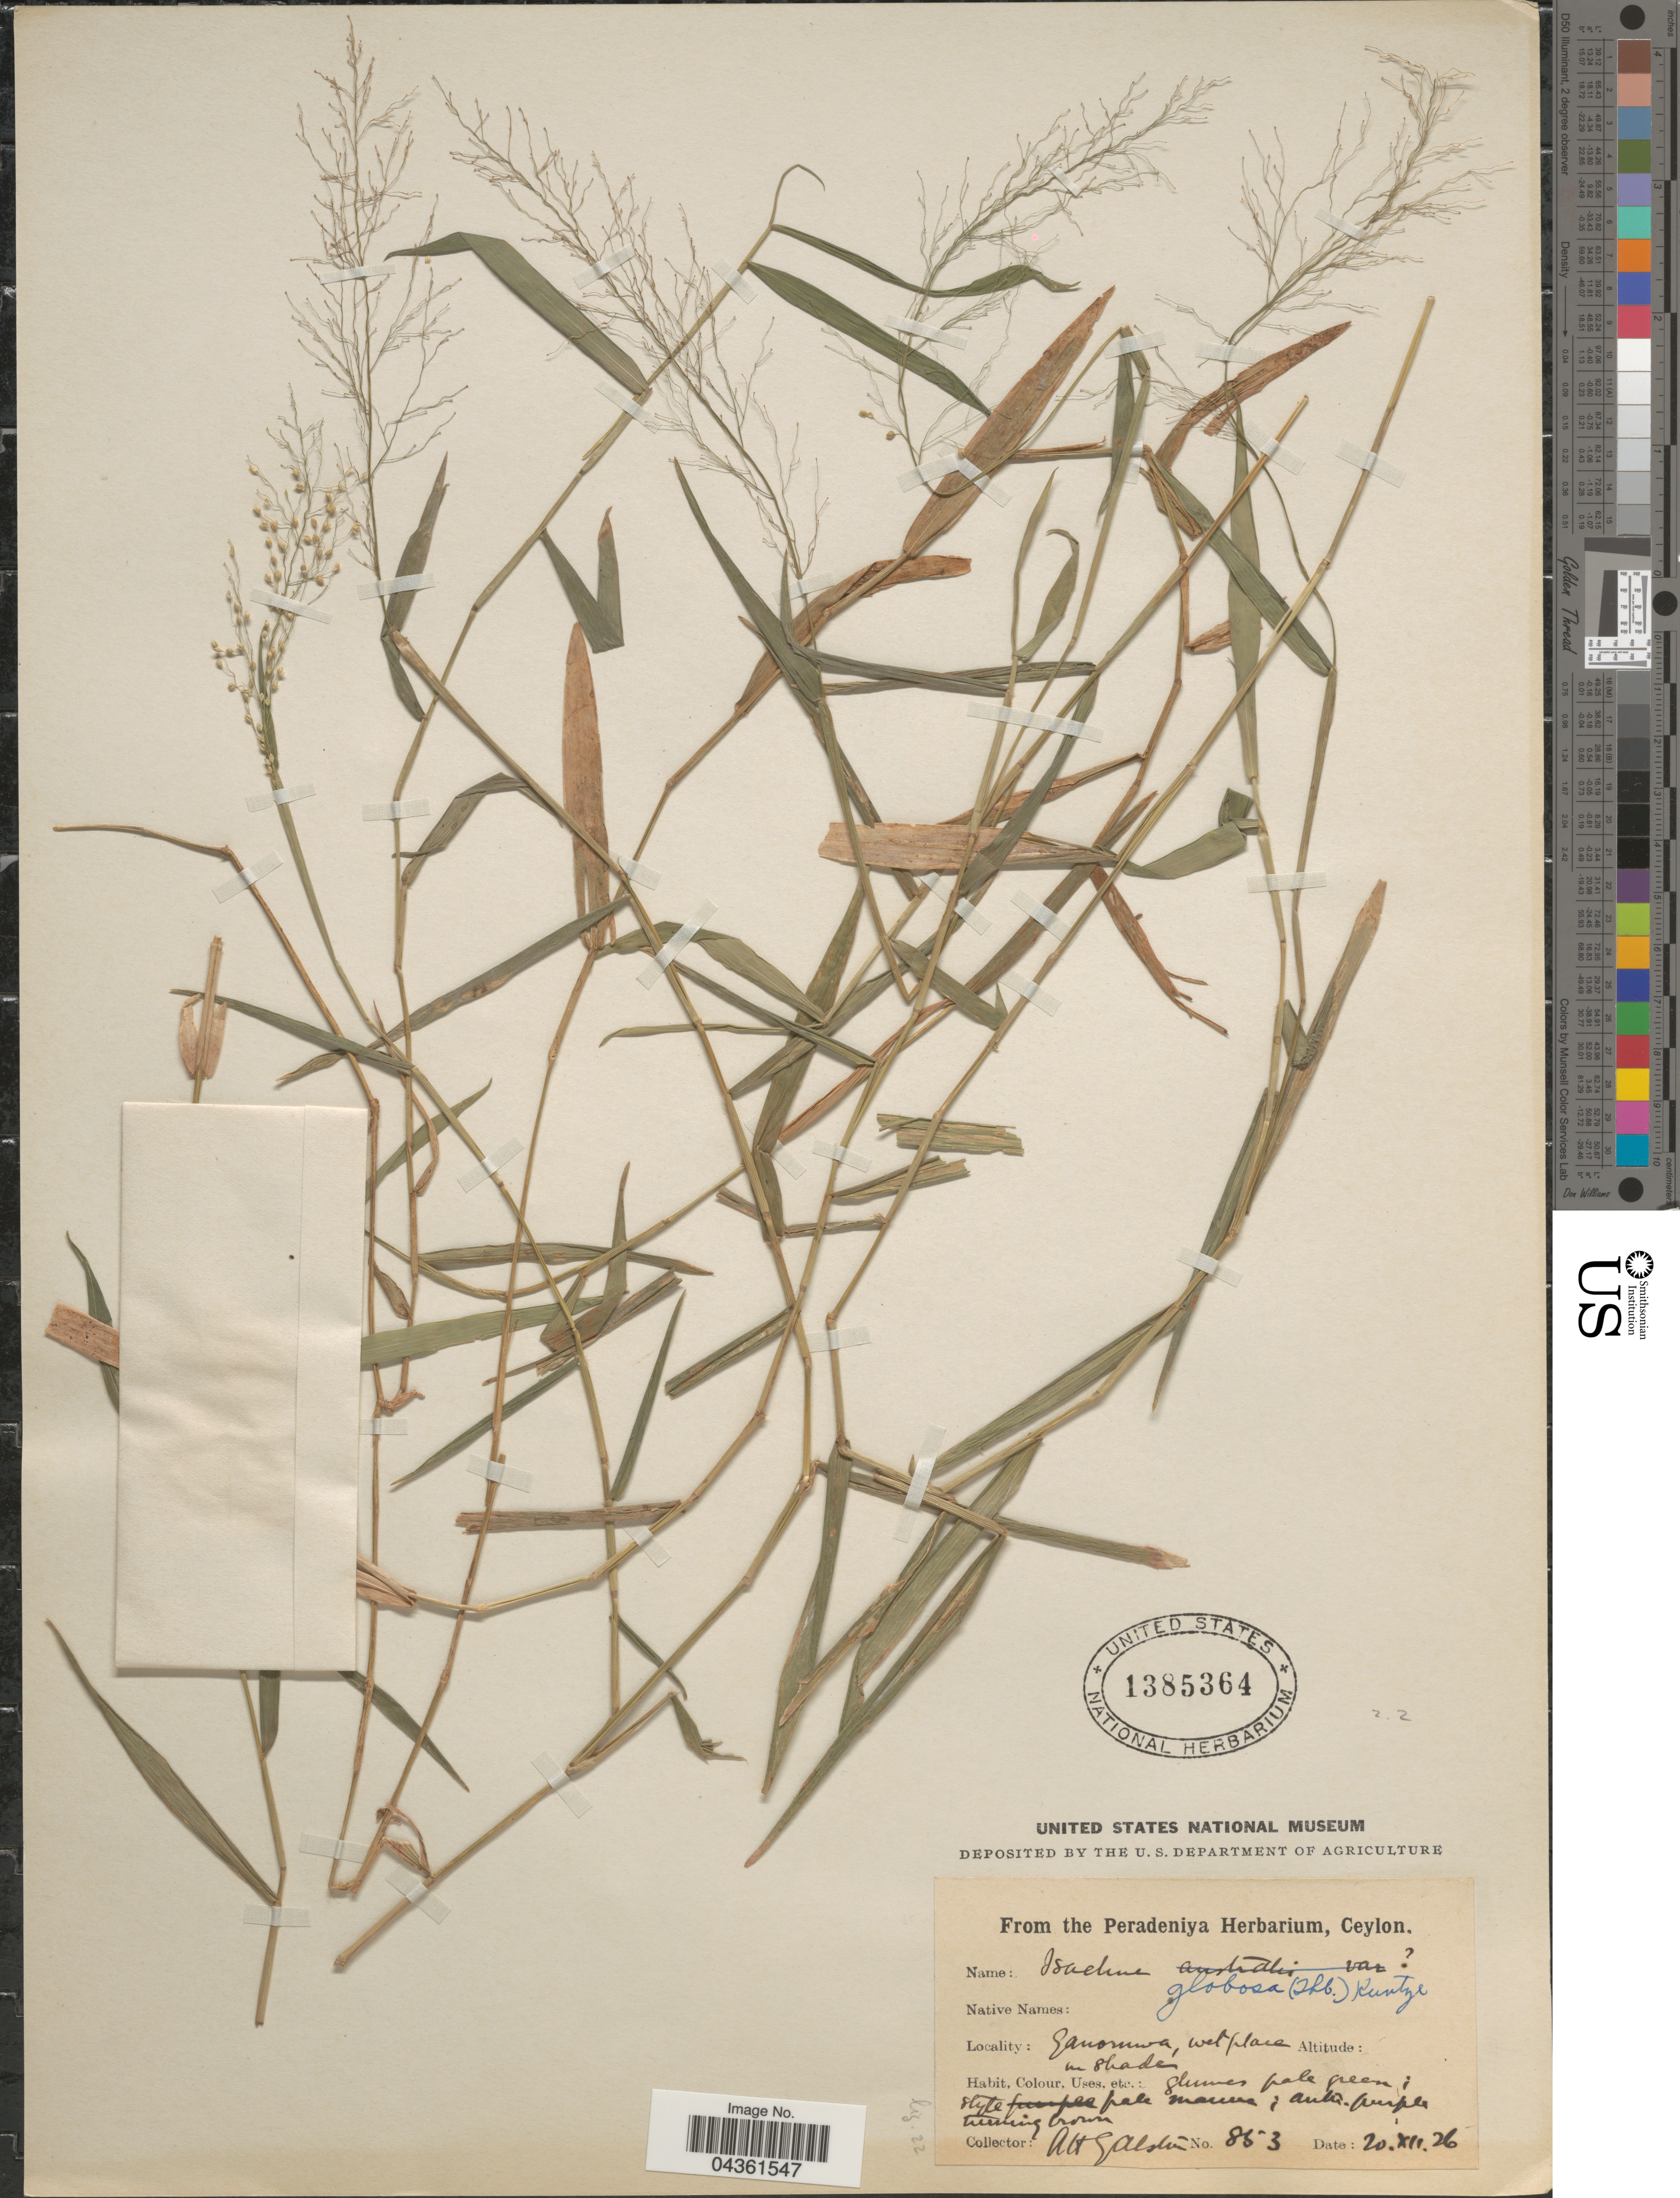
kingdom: Plantae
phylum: Tracheophyta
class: Liliopsida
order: Poales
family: Poaceae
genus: Isachne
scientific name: Isachne globosa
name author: (Thunb.) Kuntze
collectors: A. H. Alston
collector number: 853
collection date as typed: Transcribed d/m/y: 20/12/26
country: Sri Lanka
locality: Ganoruwa.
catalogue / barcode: US 1385364